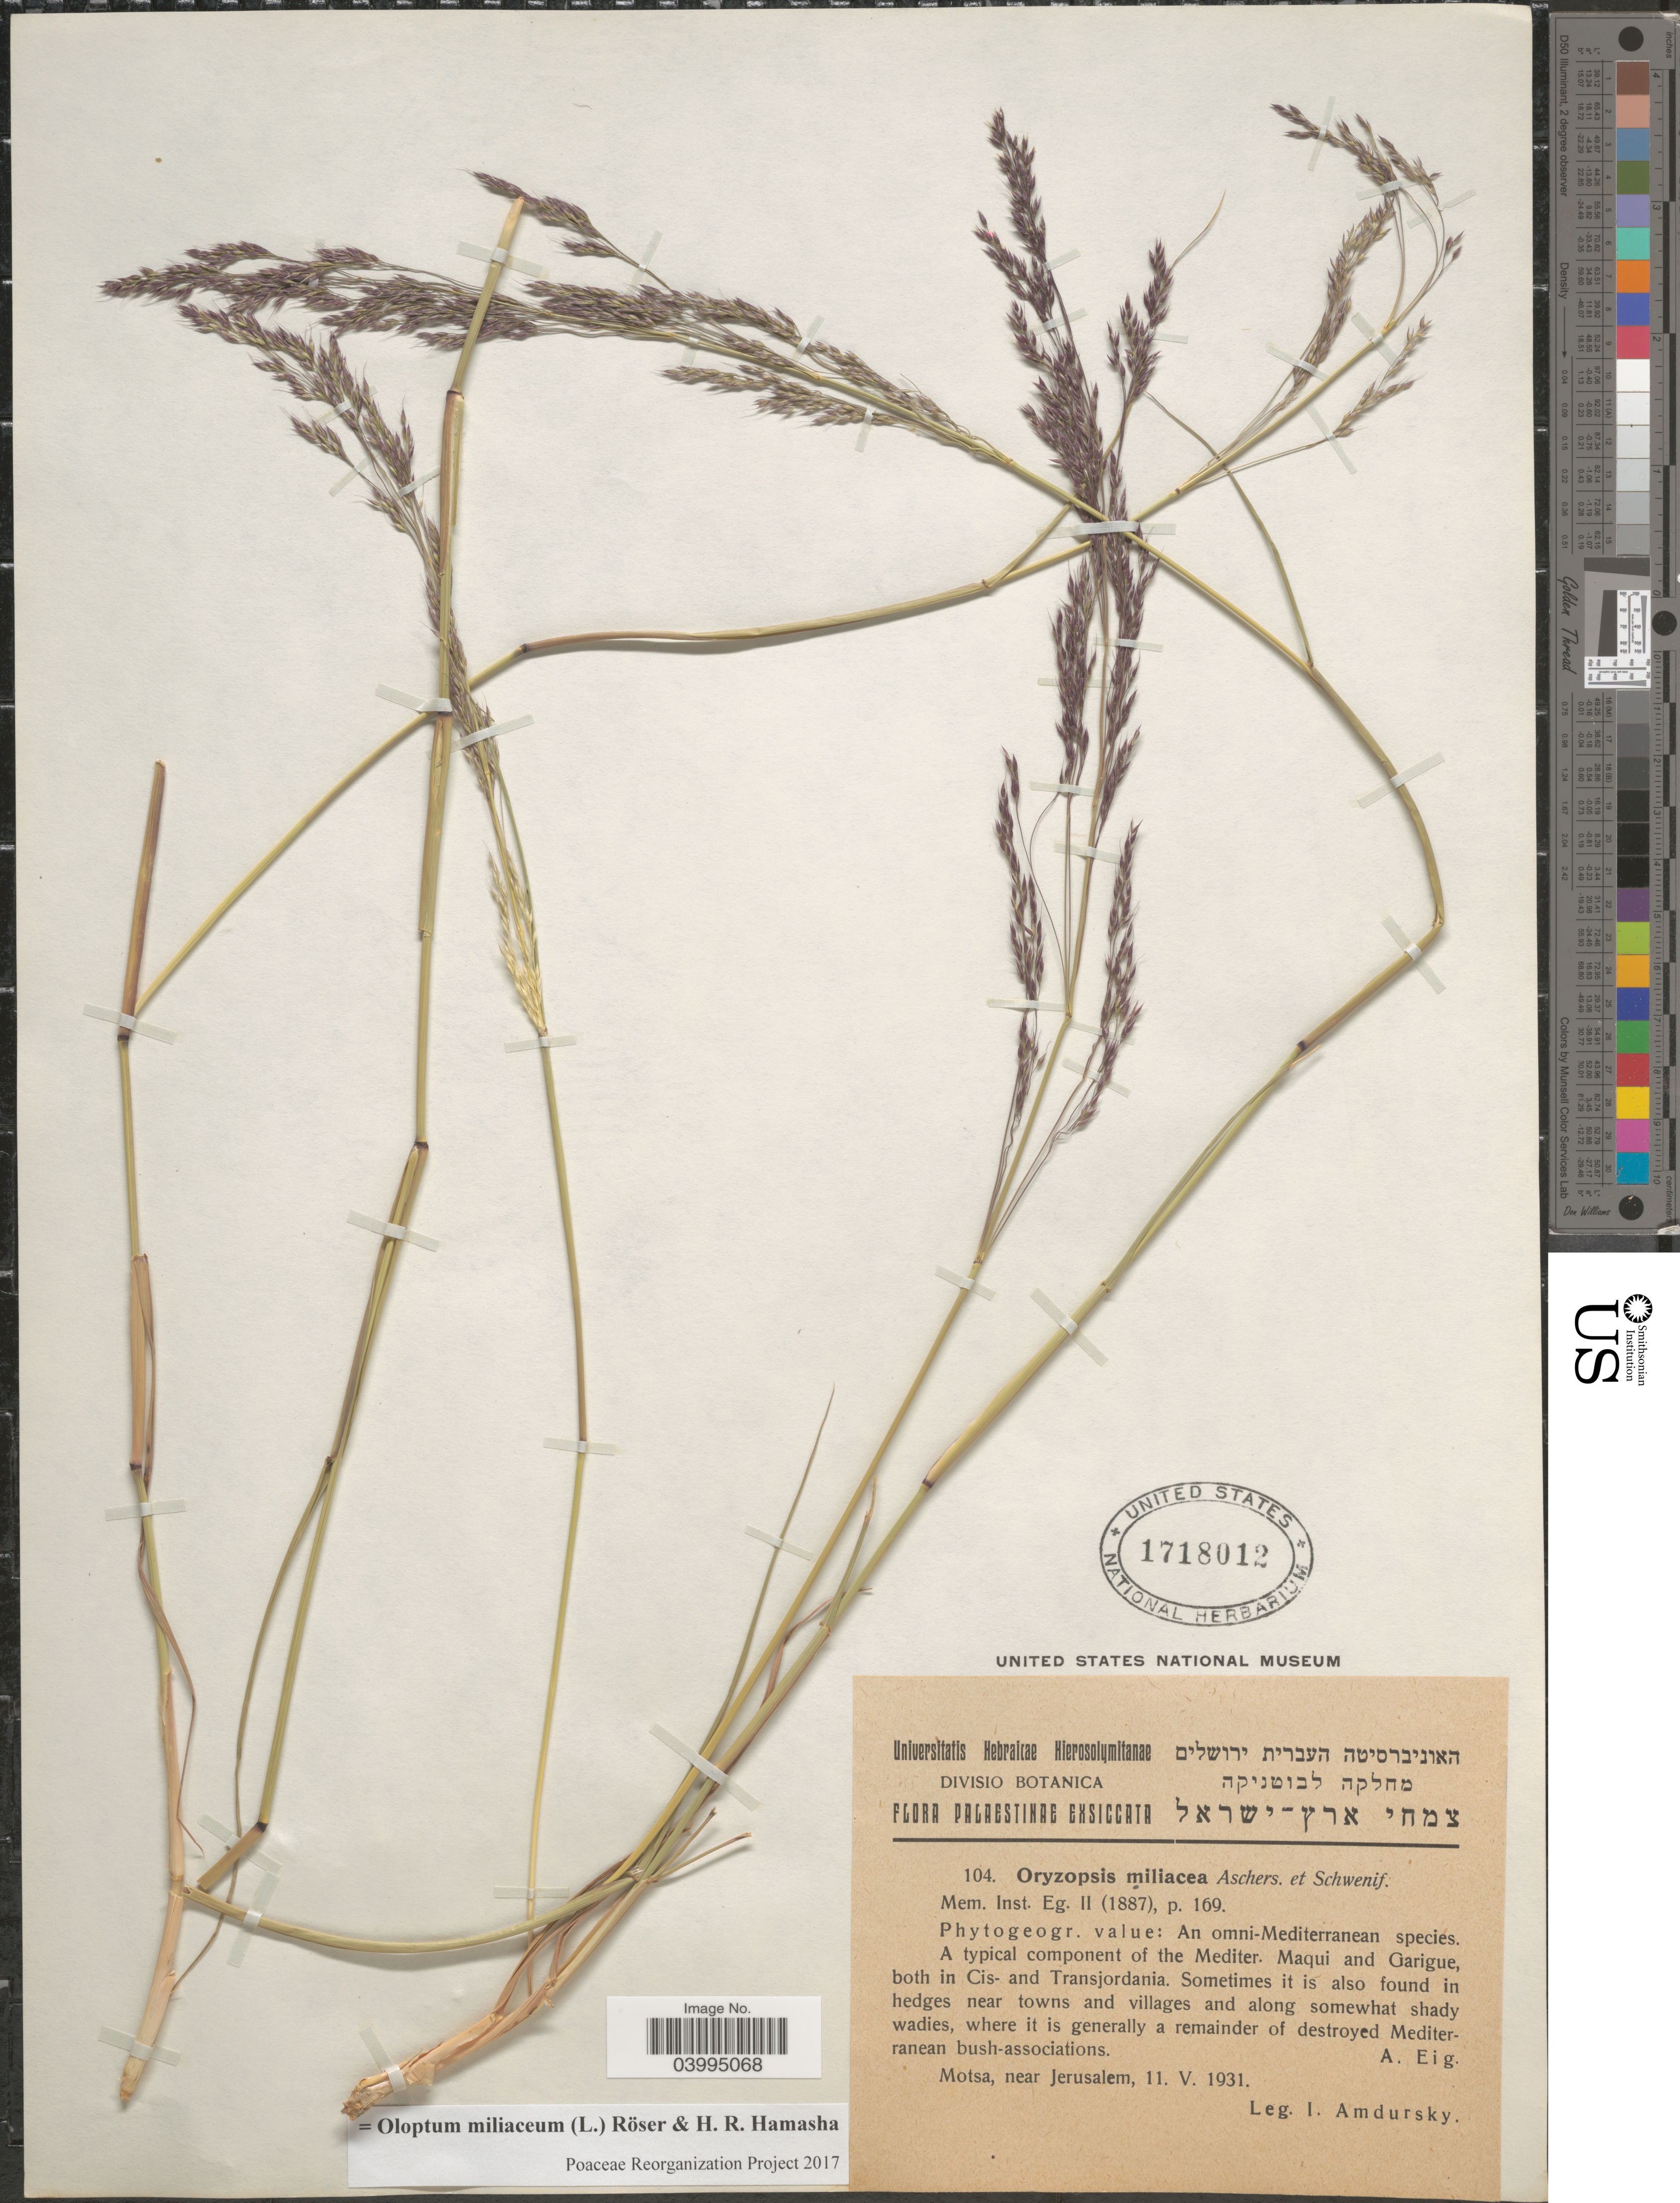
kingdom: Plantae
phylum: Tracheophyta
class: Liliopsida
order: Poales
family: Poaceae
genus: Oloptum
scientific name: Oloptum miliaceum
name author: Röser & H. R. Hamasha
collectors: I. Amdursky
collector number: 104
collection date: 1931-05-11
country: Israel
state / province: Jerusalem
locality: Palestinae. Motsa, near Jerusalem.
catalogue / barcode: US 1718012